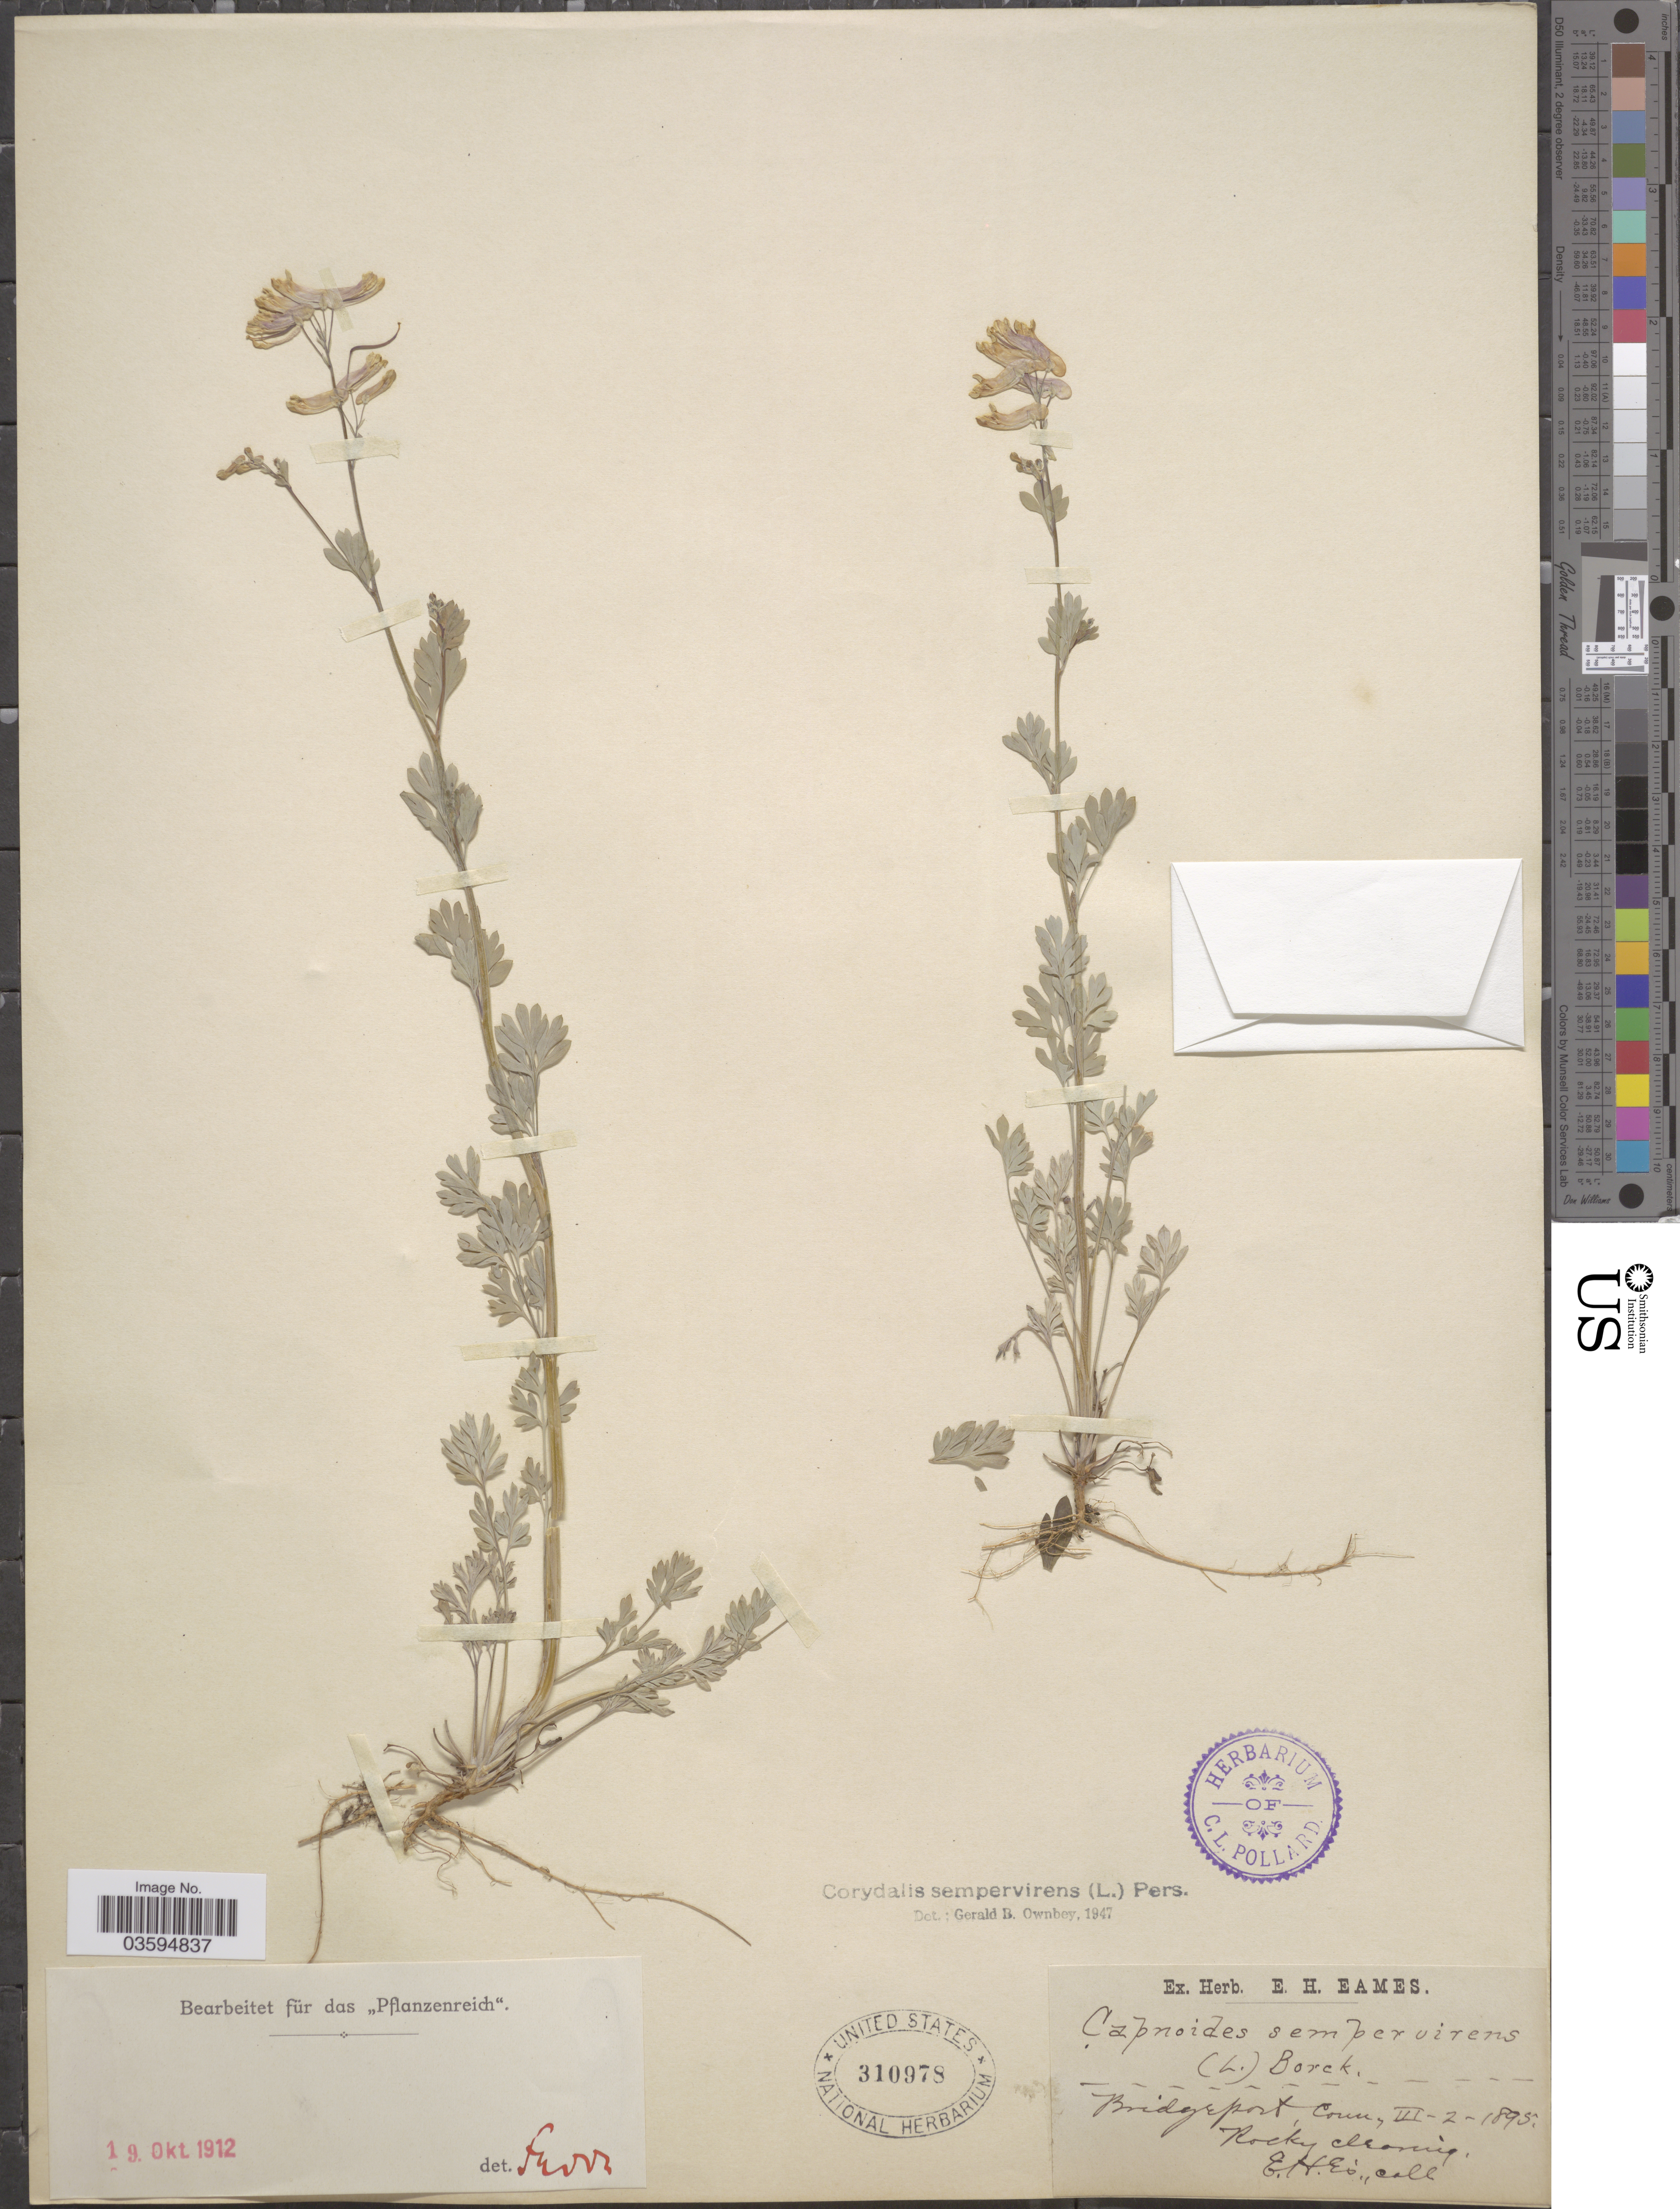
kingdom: Plantae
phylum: Tracheophyta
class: Magnoliopsida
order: Ranunculales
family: Papaveraceae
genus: Capnoides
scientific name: Capnoides sempervirens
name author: (L.) Borkh.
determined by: Strong, M. T., (US), Smithsonian Institution - National Museum of Natural History (UNITED STATES)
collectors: E. H. Eames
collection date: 1895-03-02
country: United States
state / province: Connecticut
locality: Bridgeport.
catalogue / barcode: US 310978